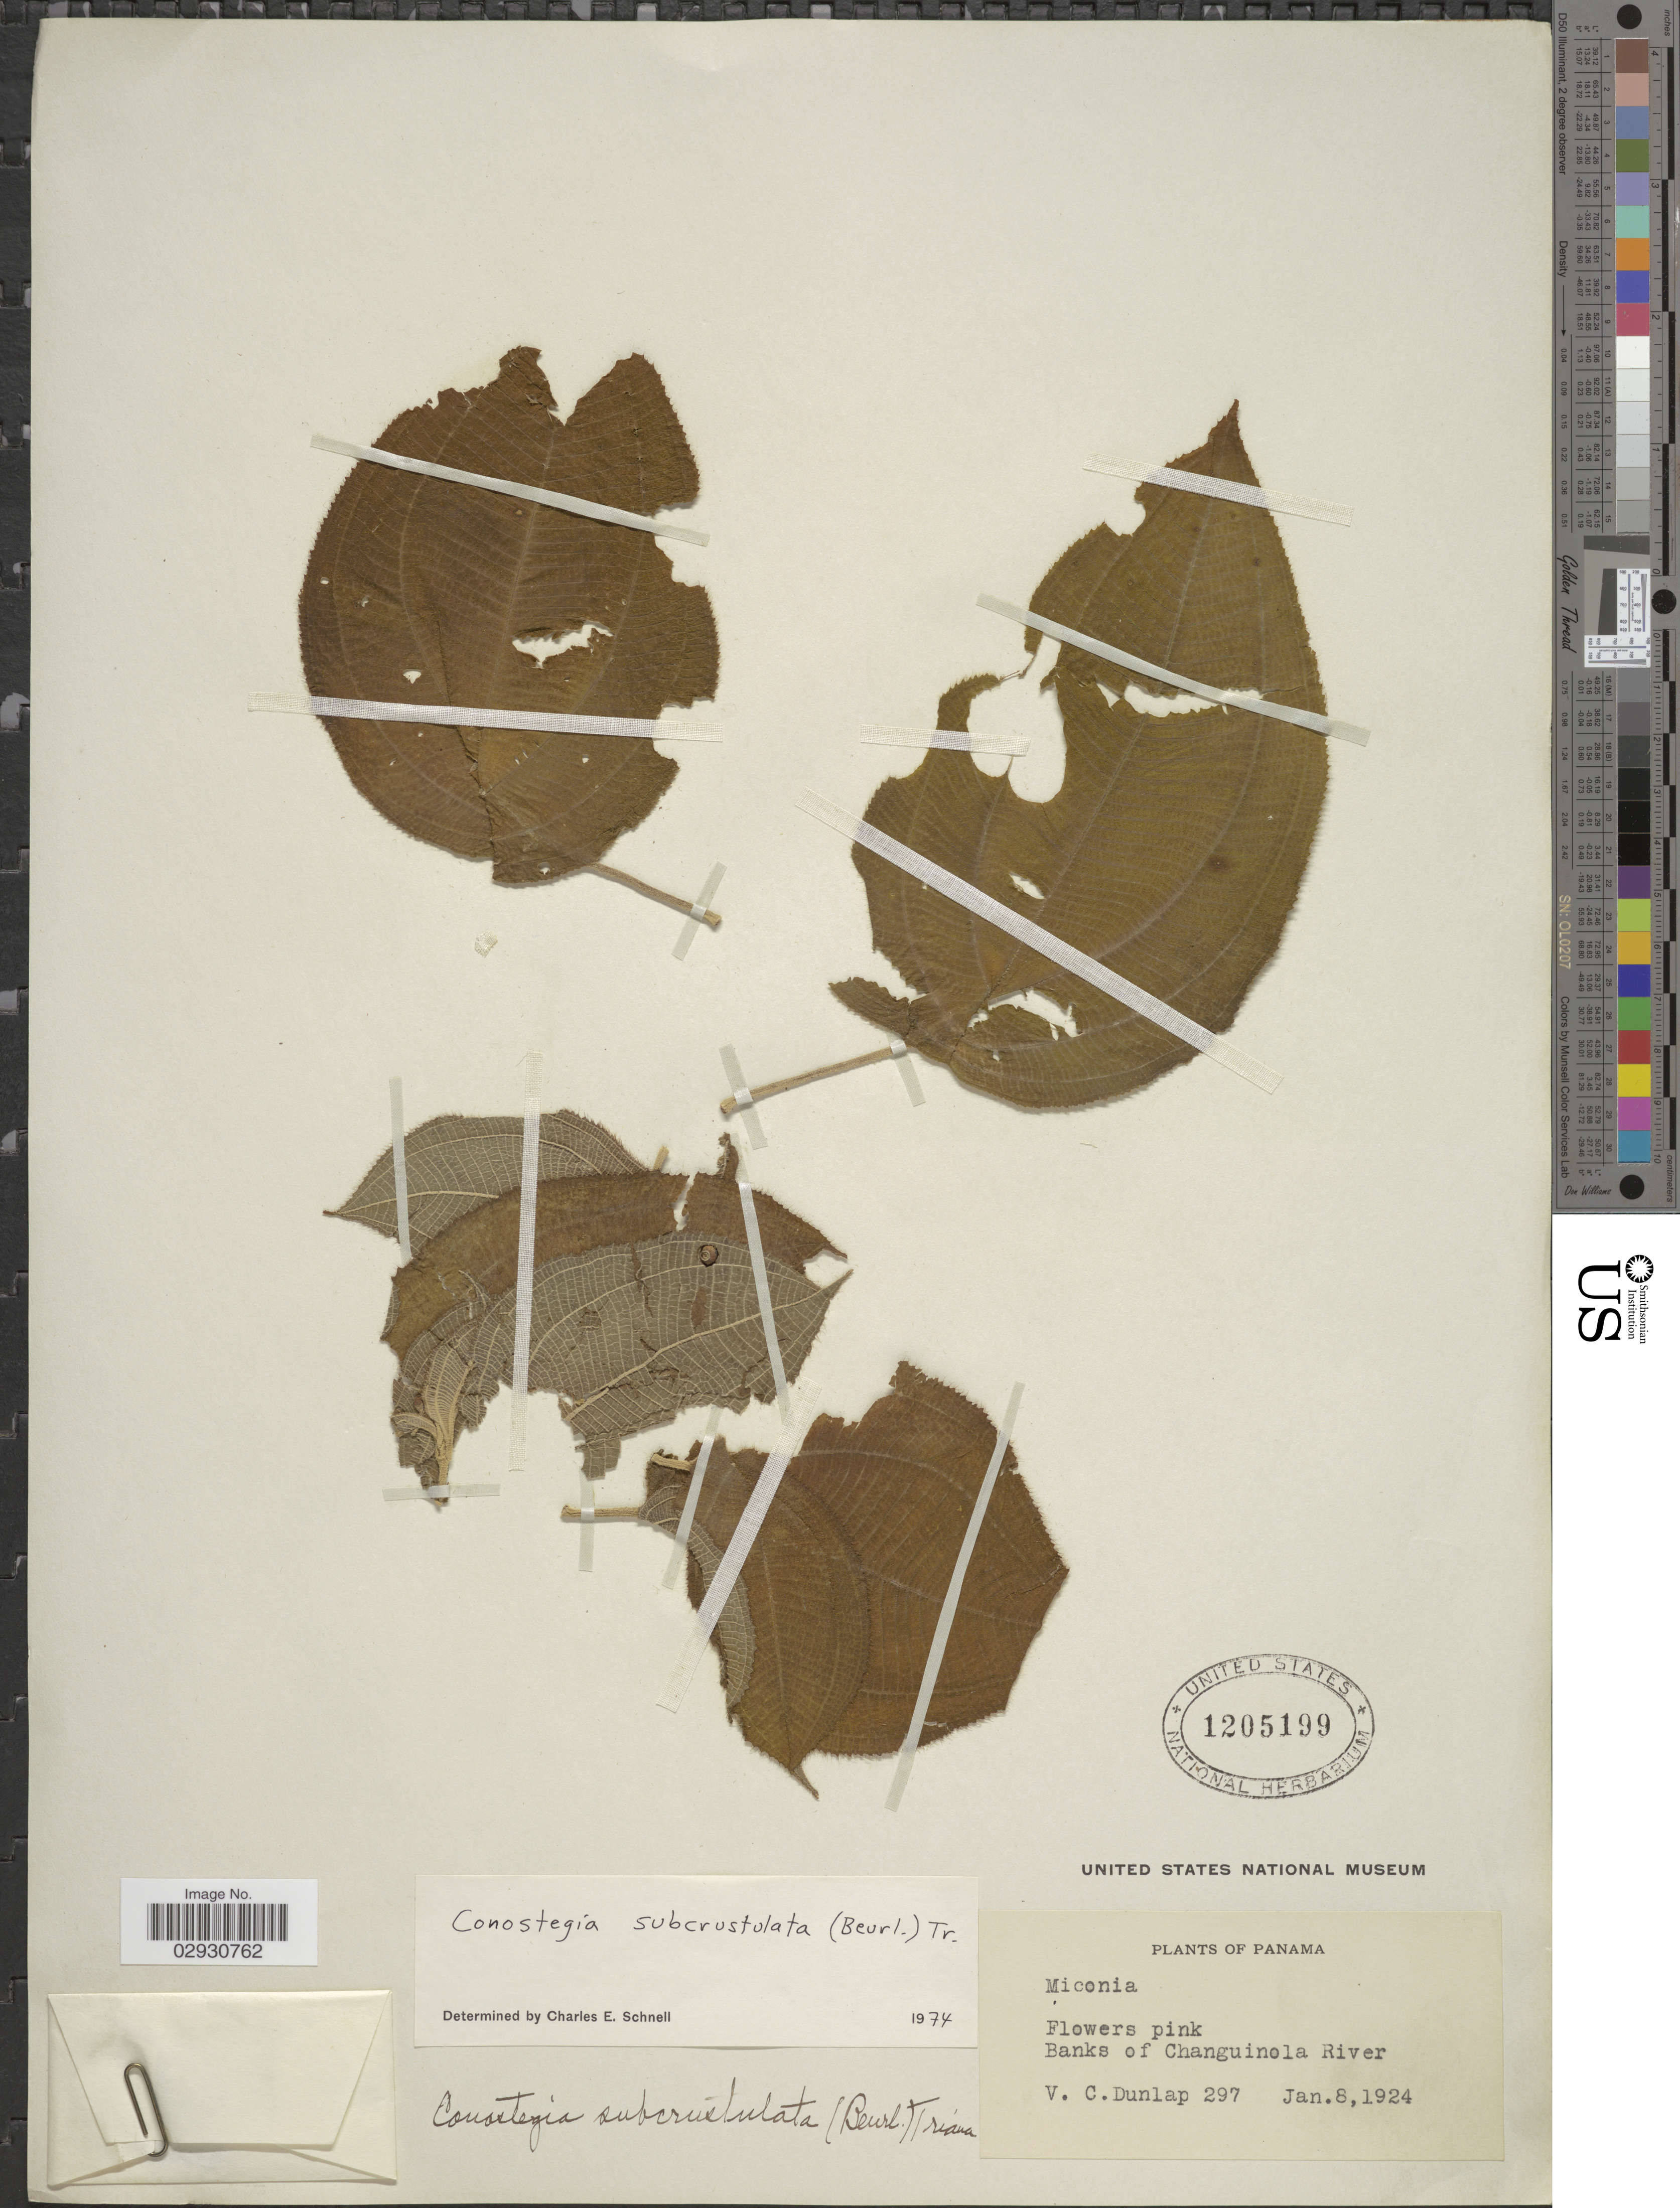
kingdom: Plantae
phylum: Tracheophyta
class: Magnoliopsida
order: Myrtales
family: Melastomataceae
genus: Conostegia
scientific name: Conostegia subcrustulata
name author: (Beurl.) Triana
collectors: V. C. Dunlap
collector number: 297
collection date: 1924-01-08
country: Panama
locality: Banks of Changuinola River.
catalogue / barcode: US 1205199